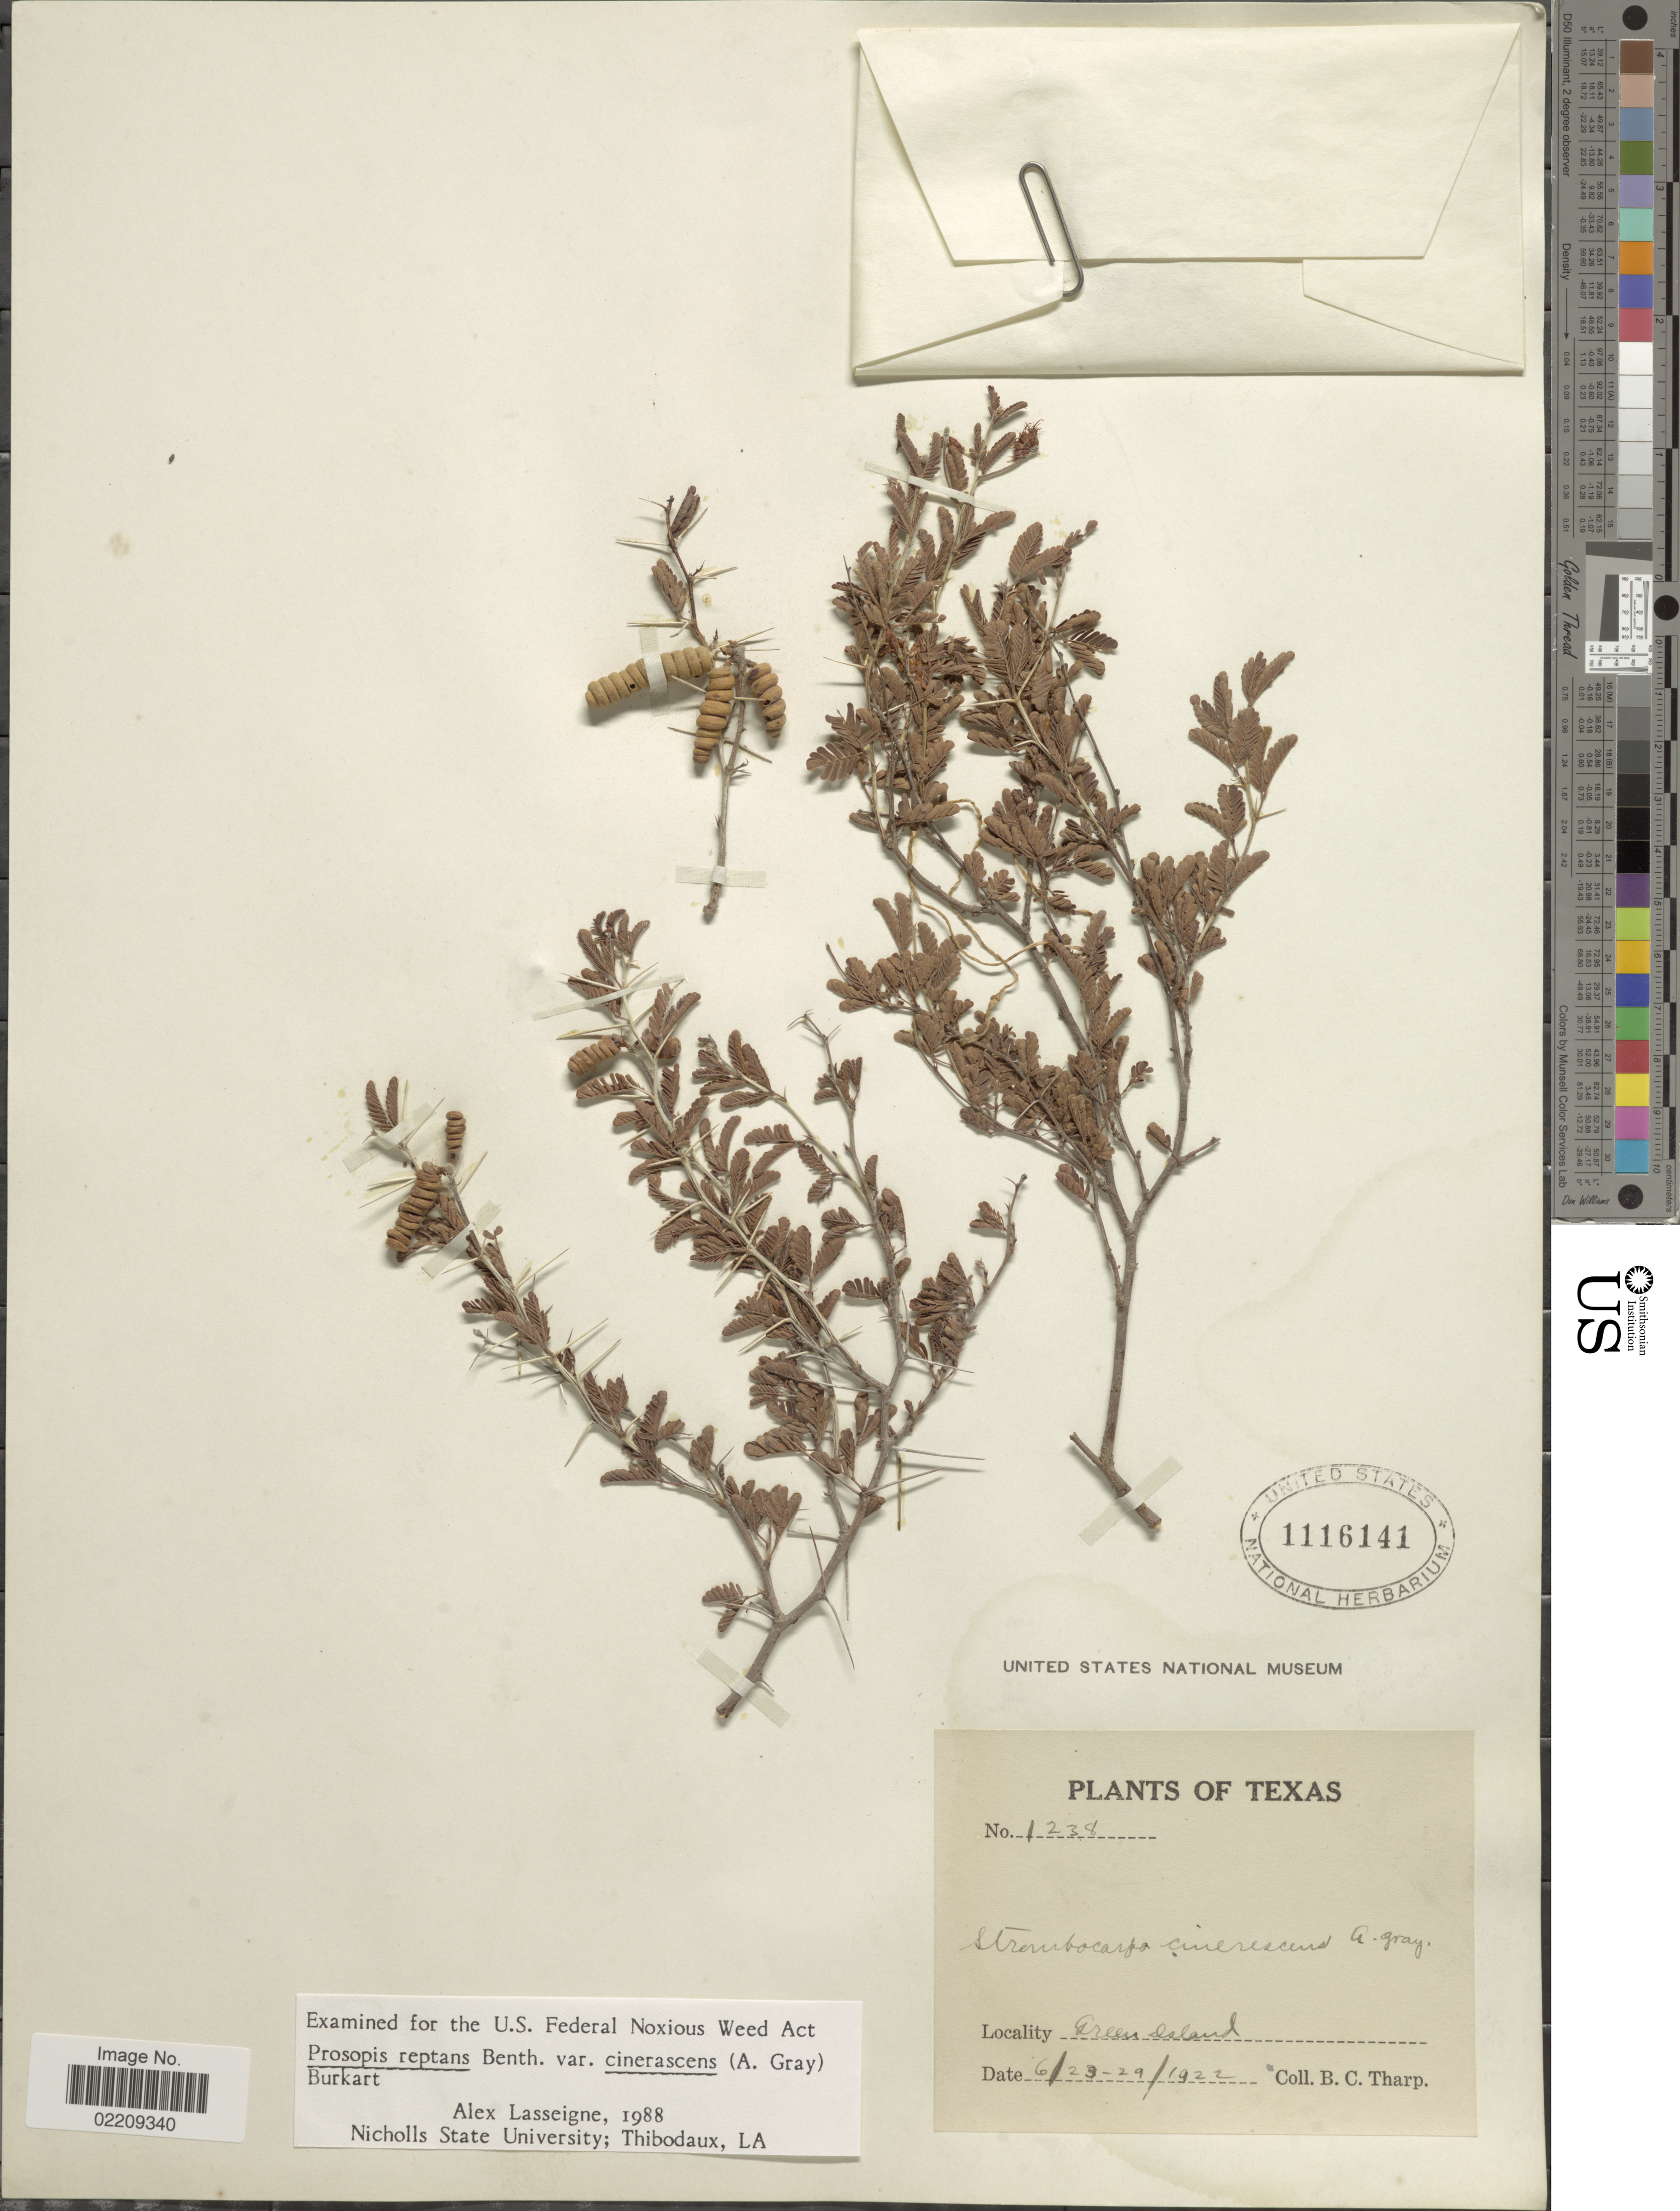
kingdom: Plantae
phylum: Tracheophyta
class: Magnoliopsida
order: Fabales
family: Fabaceae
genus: Strombocarpa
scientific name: Strombocarpa cinerascens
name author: A. Gray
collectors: B. C. Tharp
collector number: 1238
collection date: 1922-06-23/1922-06-29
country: United States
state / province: Texas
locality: Green Island.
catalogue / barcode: US 1116141